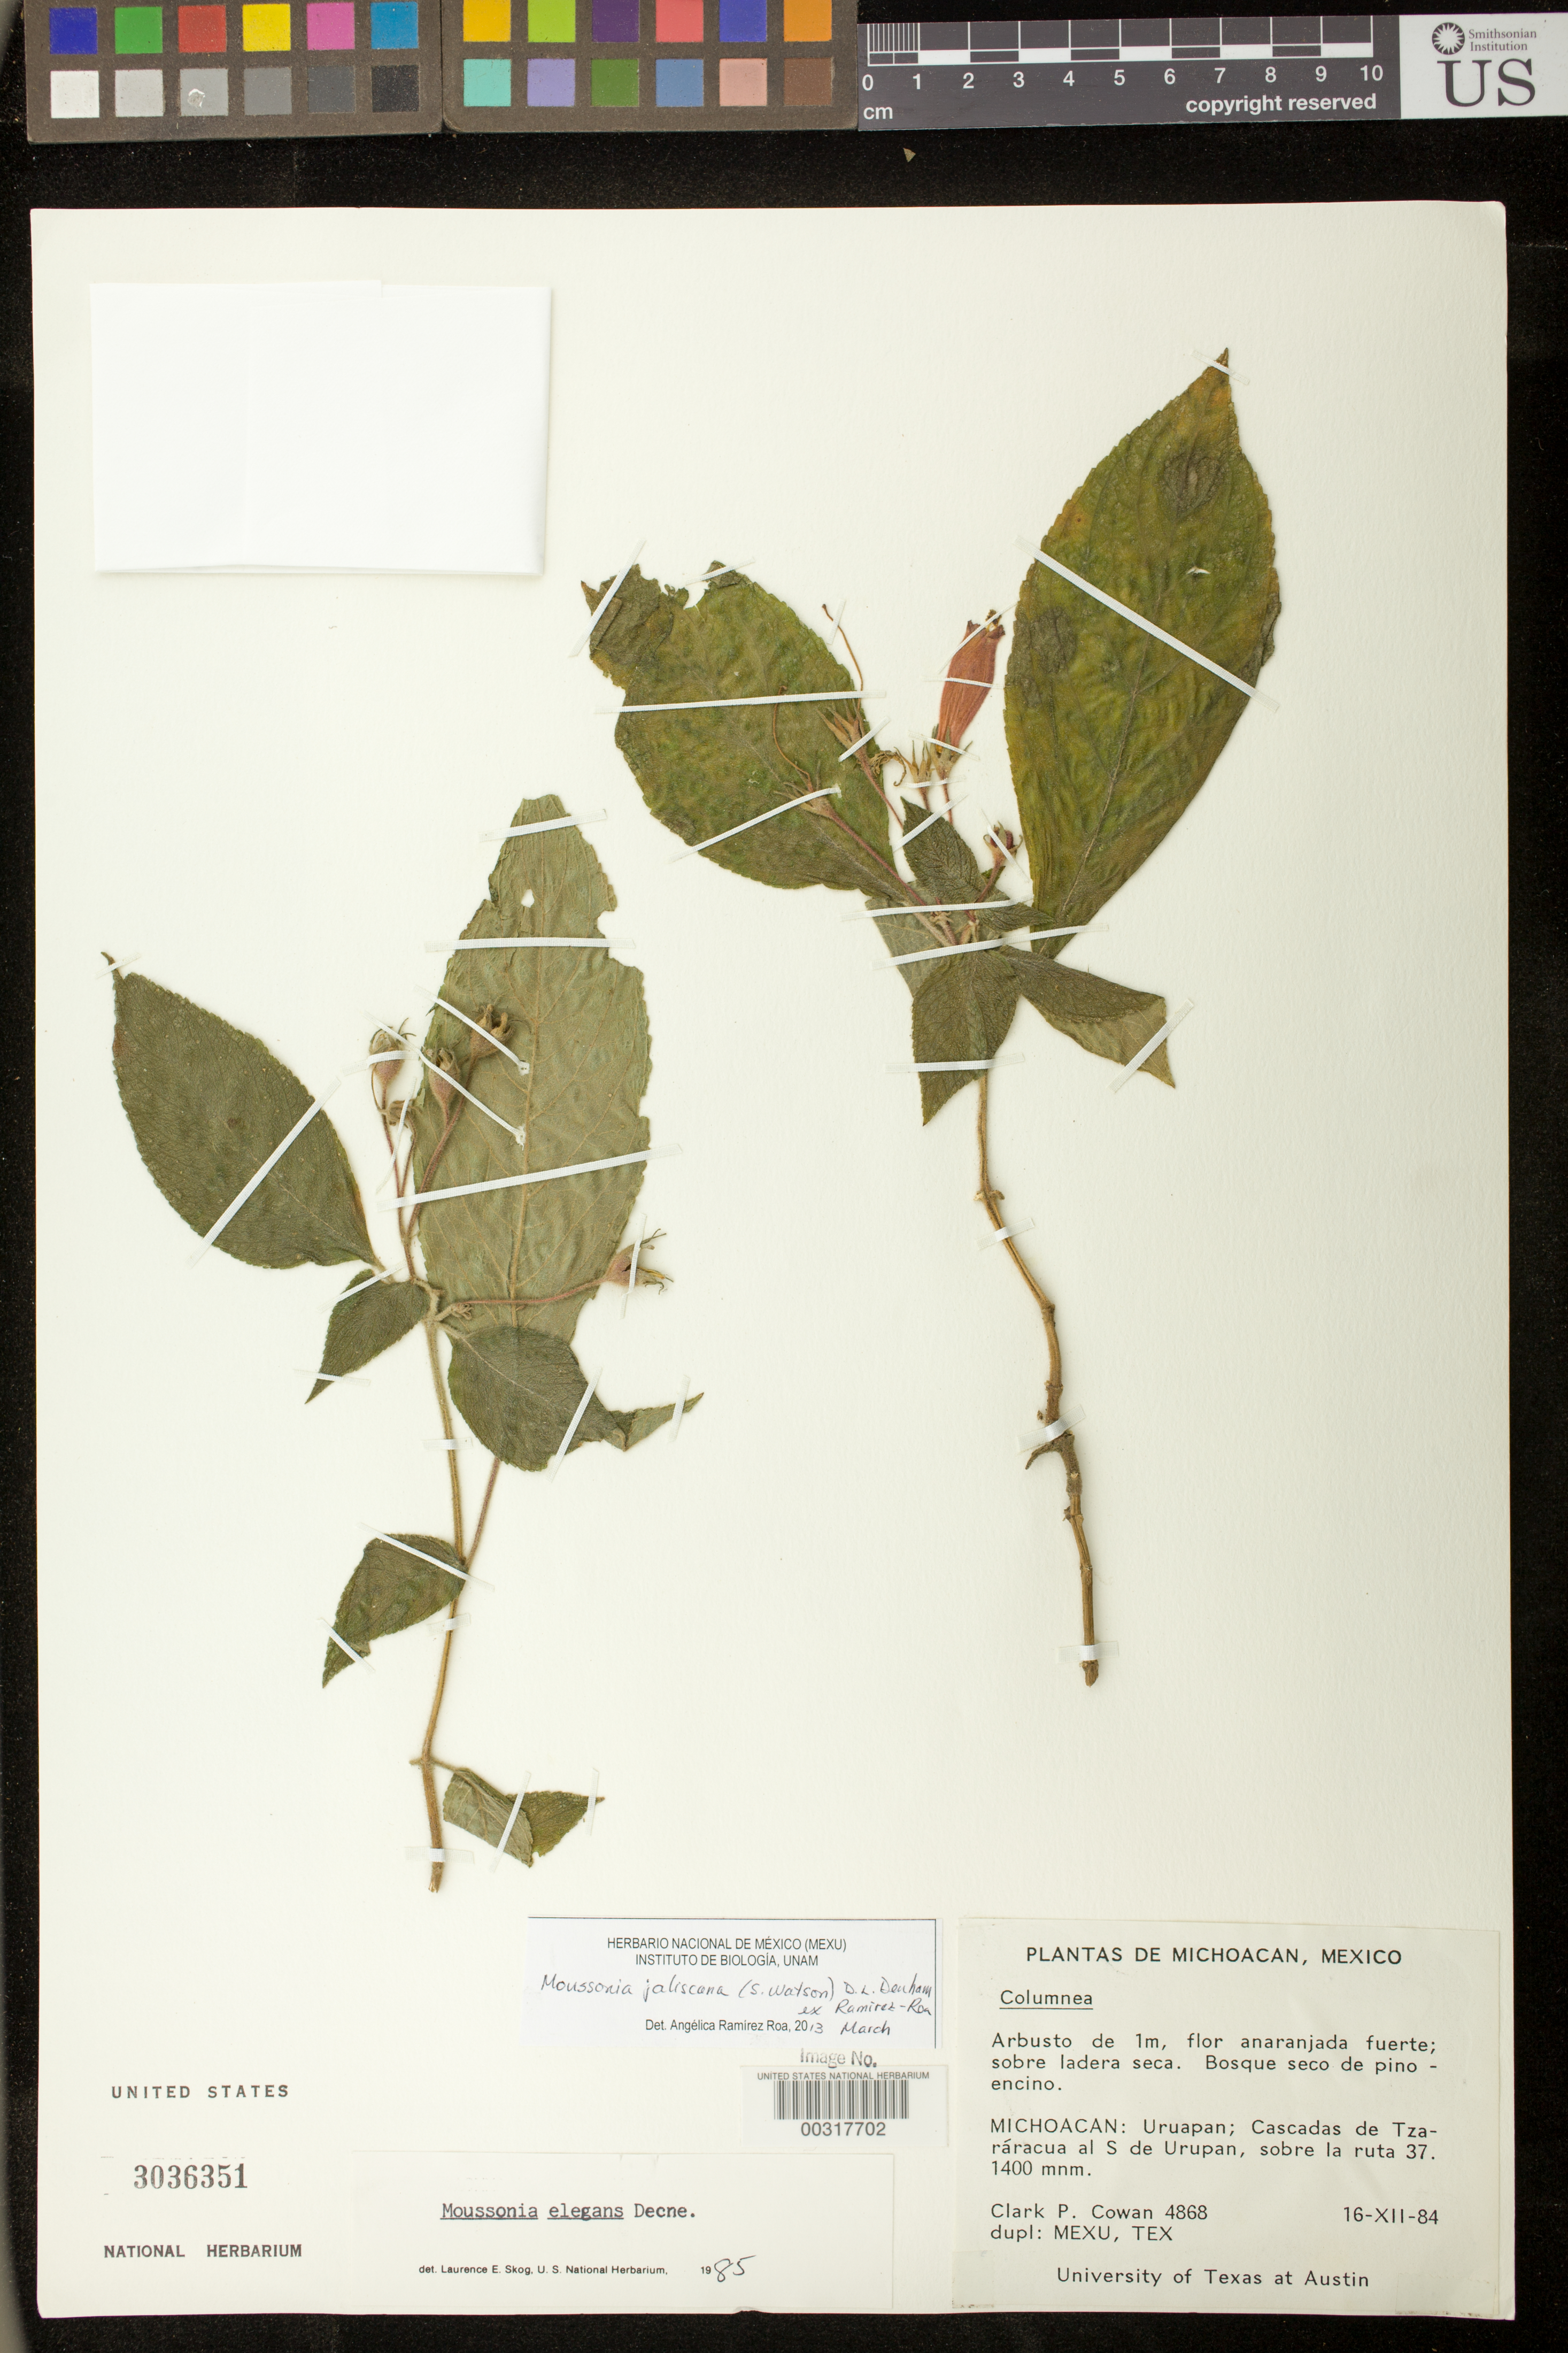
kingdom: Plantae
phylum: Tracheophyta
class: Magnoliopsida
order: Lamiales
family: Gesneriaceae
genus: Moussonia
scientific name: Moussonia jaliscana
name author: (S. Watson) D.L. Denham ex Ram.-Roa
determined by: Ramírez-Roa, A.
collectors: C. P. Cowan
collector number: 4868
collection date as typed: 16 Dec 1984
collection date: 1984-12-16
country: Mexico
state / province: Michoacan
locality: Uruapan; Cascadas de Tzaráracua al S de Urupan, sobre la ruta 37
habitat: Bosque seco de pino-encino; sobre ladera seca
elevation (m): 1400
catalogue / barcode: US 3036351